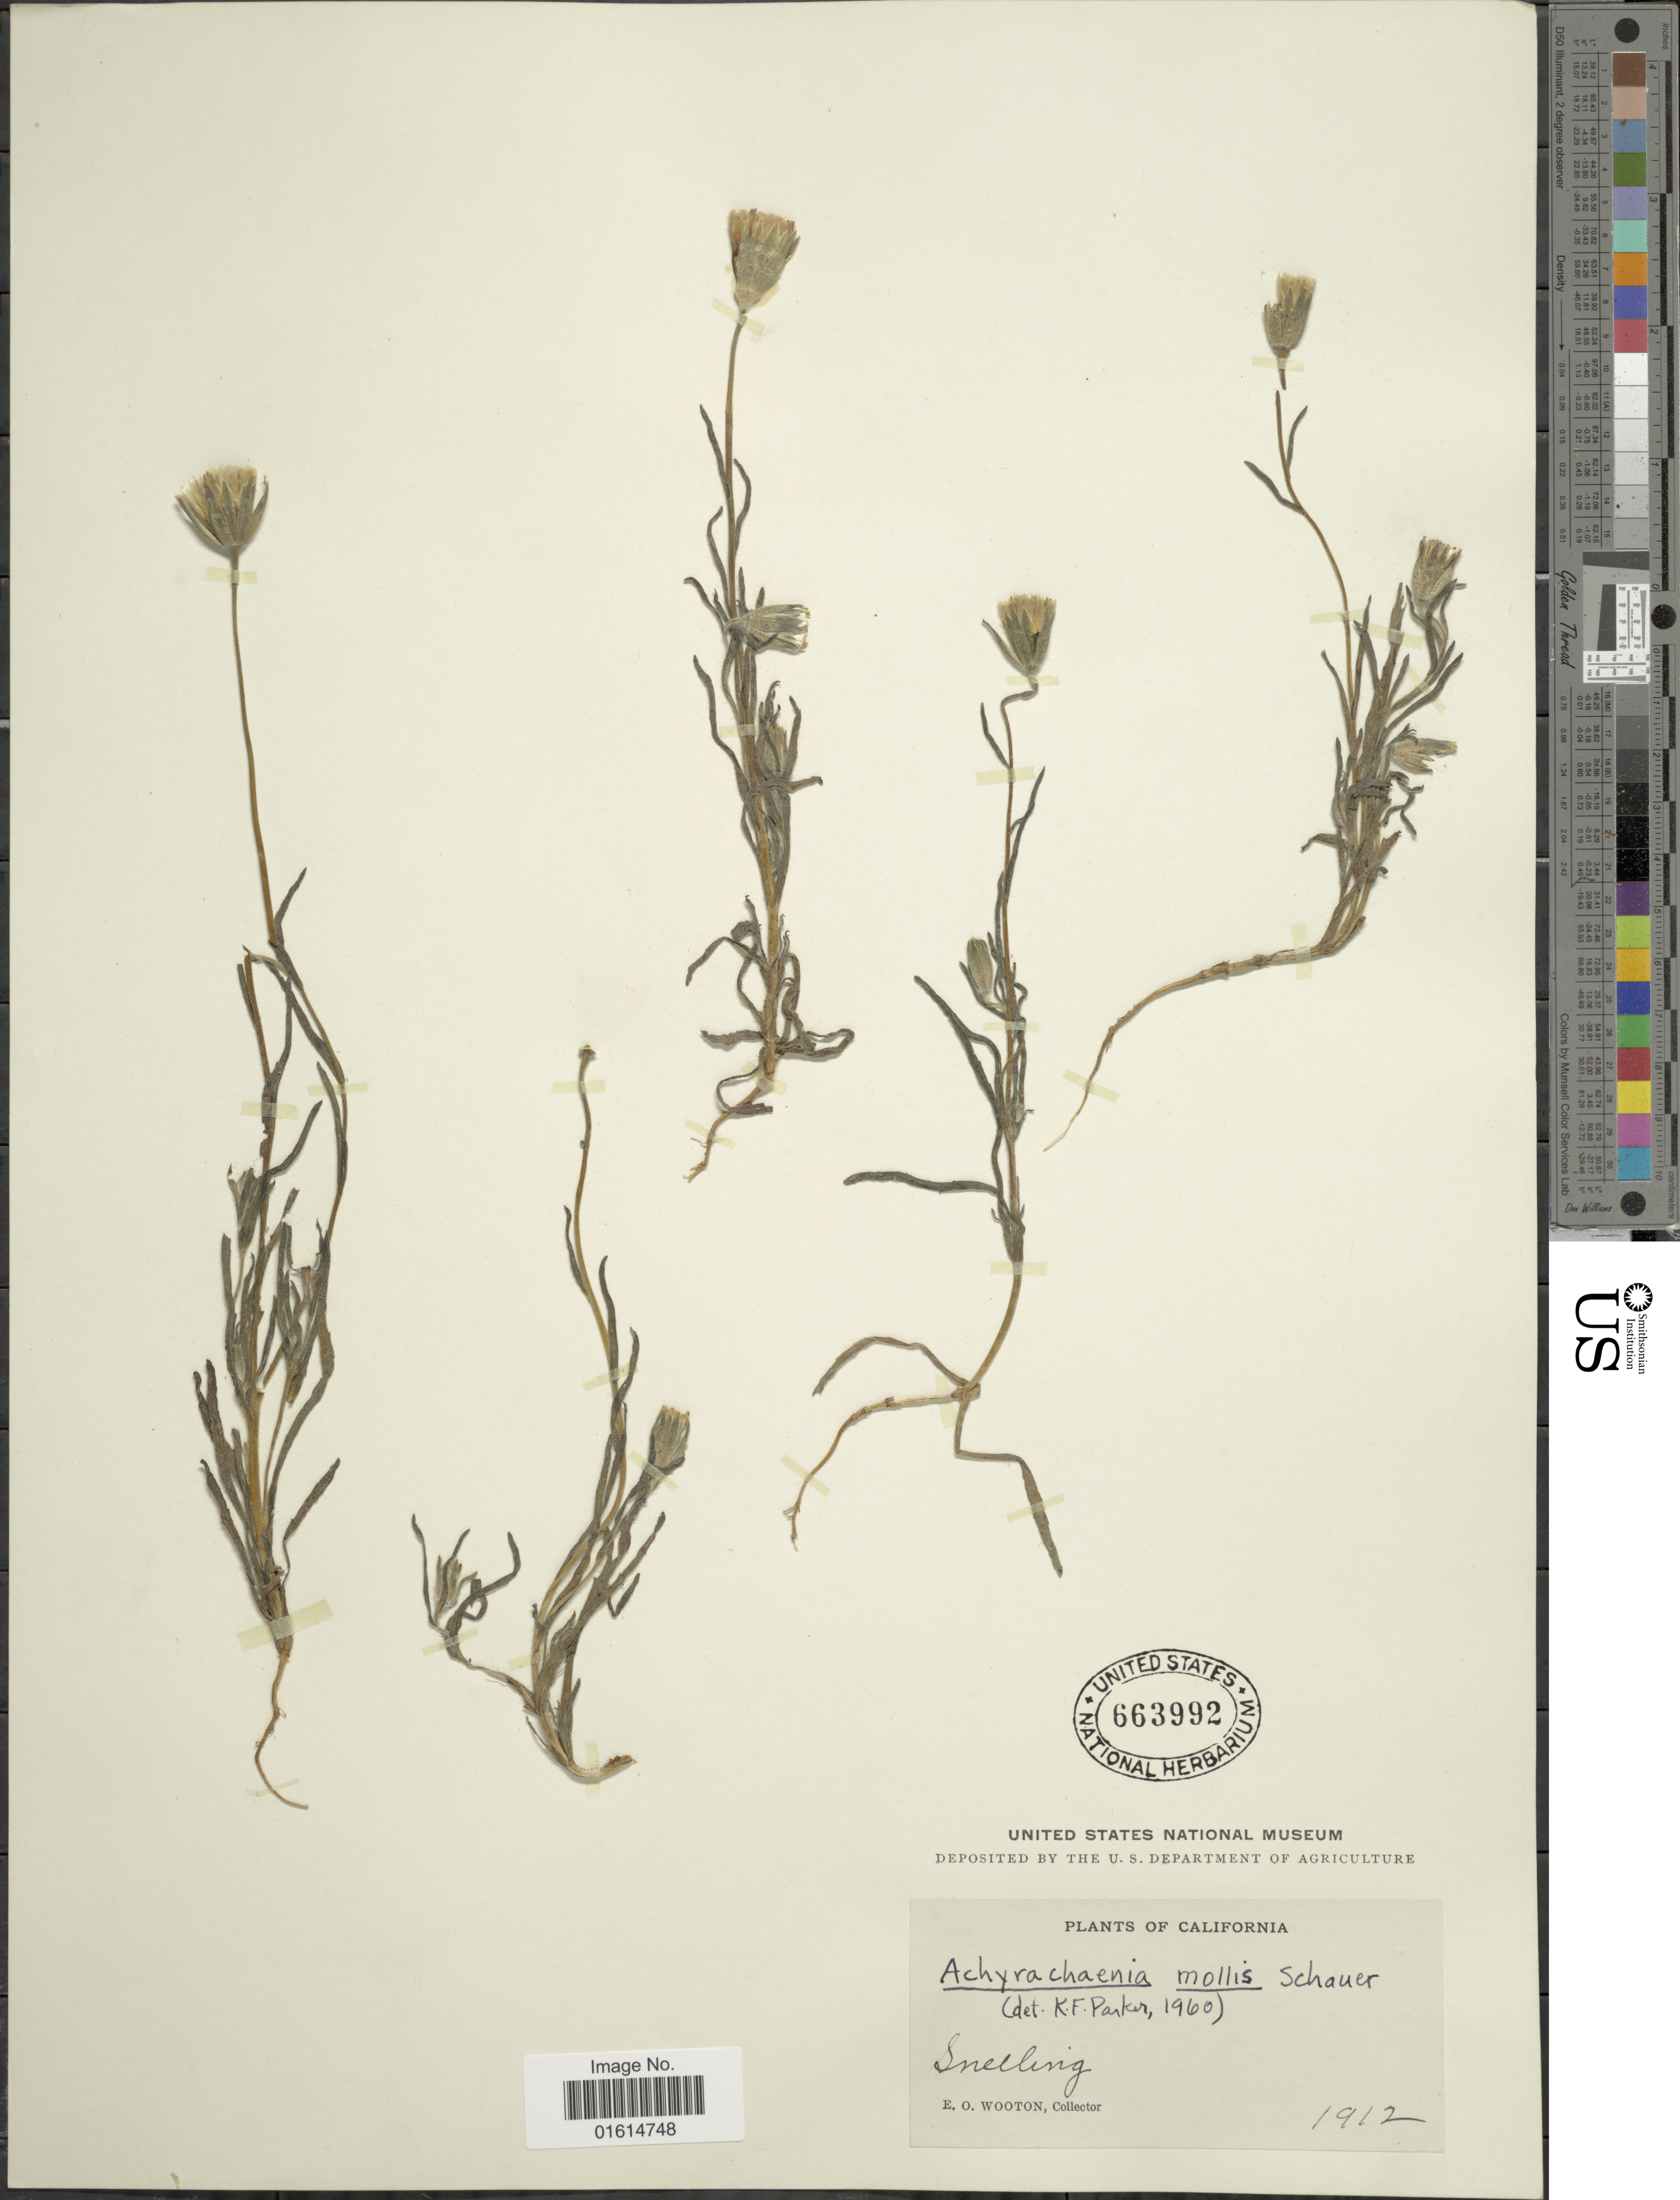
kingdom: Plantae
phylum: Tracheophyta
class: Magnoliopsida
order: Asterales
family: Asteraceae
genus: Achyrachaena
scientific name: Achyrachaena mollis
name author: Schauer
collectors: E. O. Wooton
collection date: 1912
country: United States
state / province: California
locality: Snelling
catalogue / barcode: US 663992